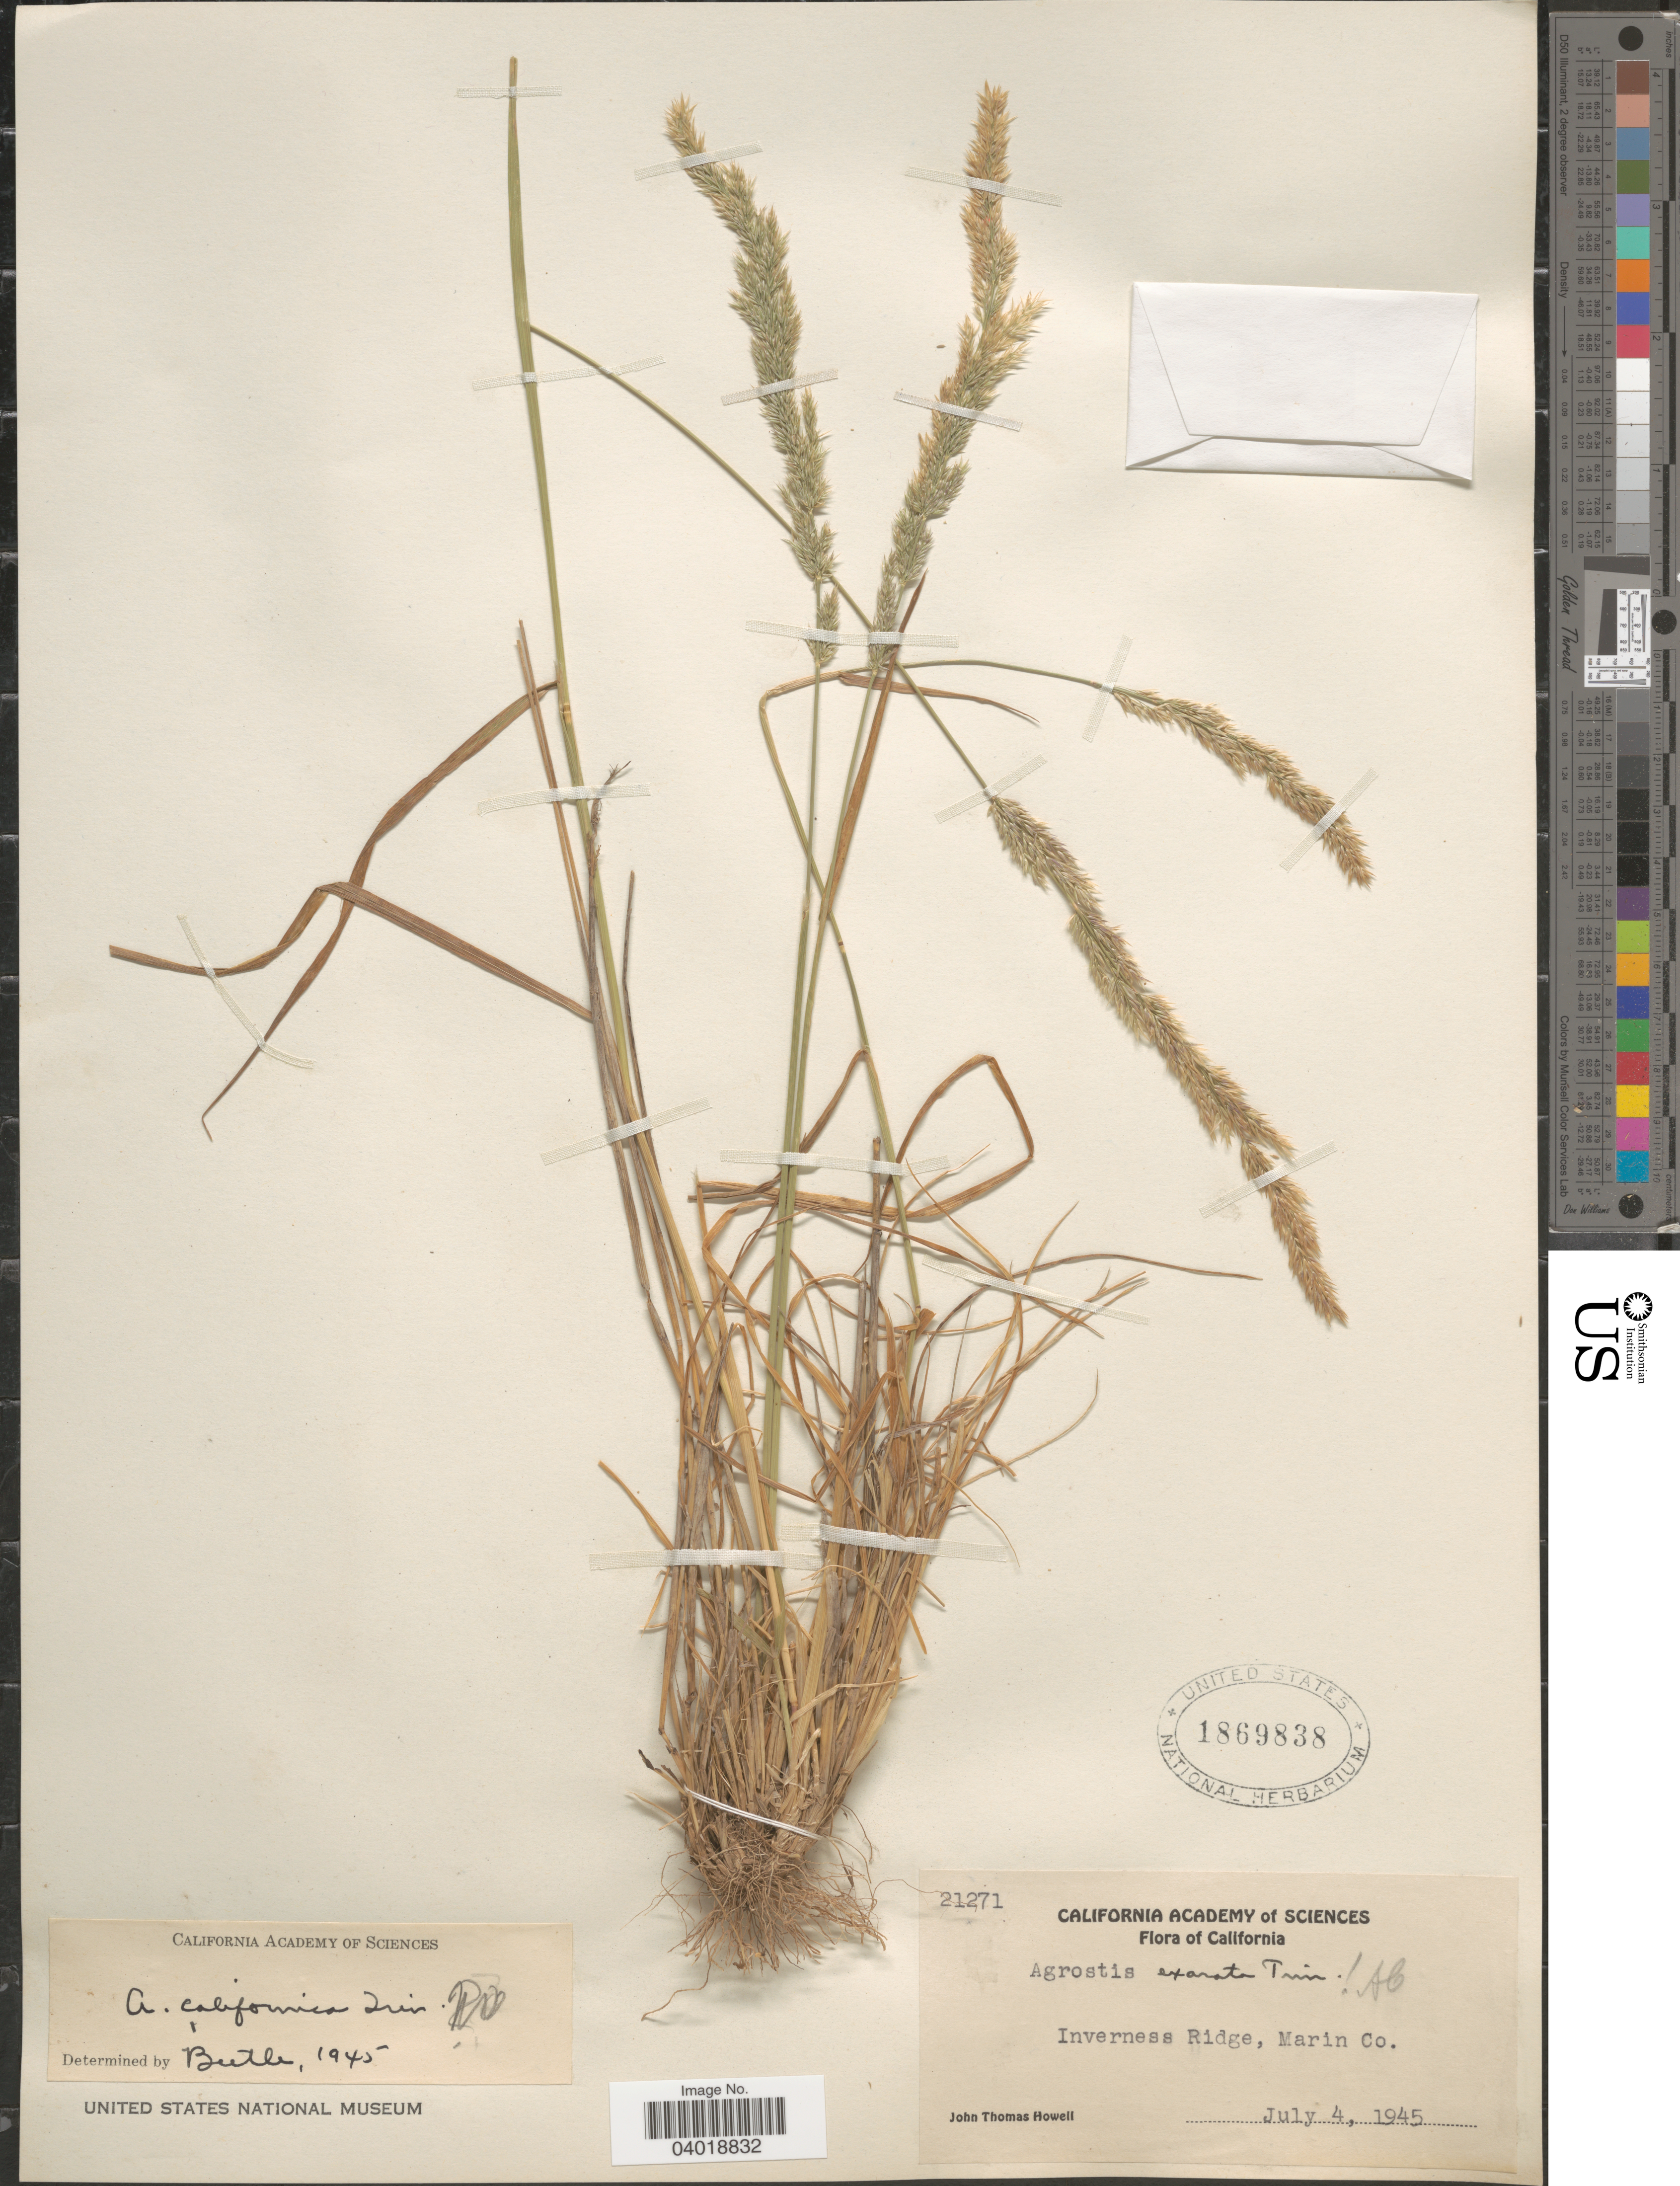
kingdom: Plantae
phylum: Tracheophyta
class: Liliopsida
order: Poales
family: Poaceae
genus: Agrostis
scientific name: Agrostis exarata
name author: Trin.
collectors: J. T. Howell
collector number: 21271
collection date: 1945-07-04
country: United States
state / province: California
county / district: Marin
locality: Inverness Ridge, Marin Co.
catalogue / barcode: US 1869838